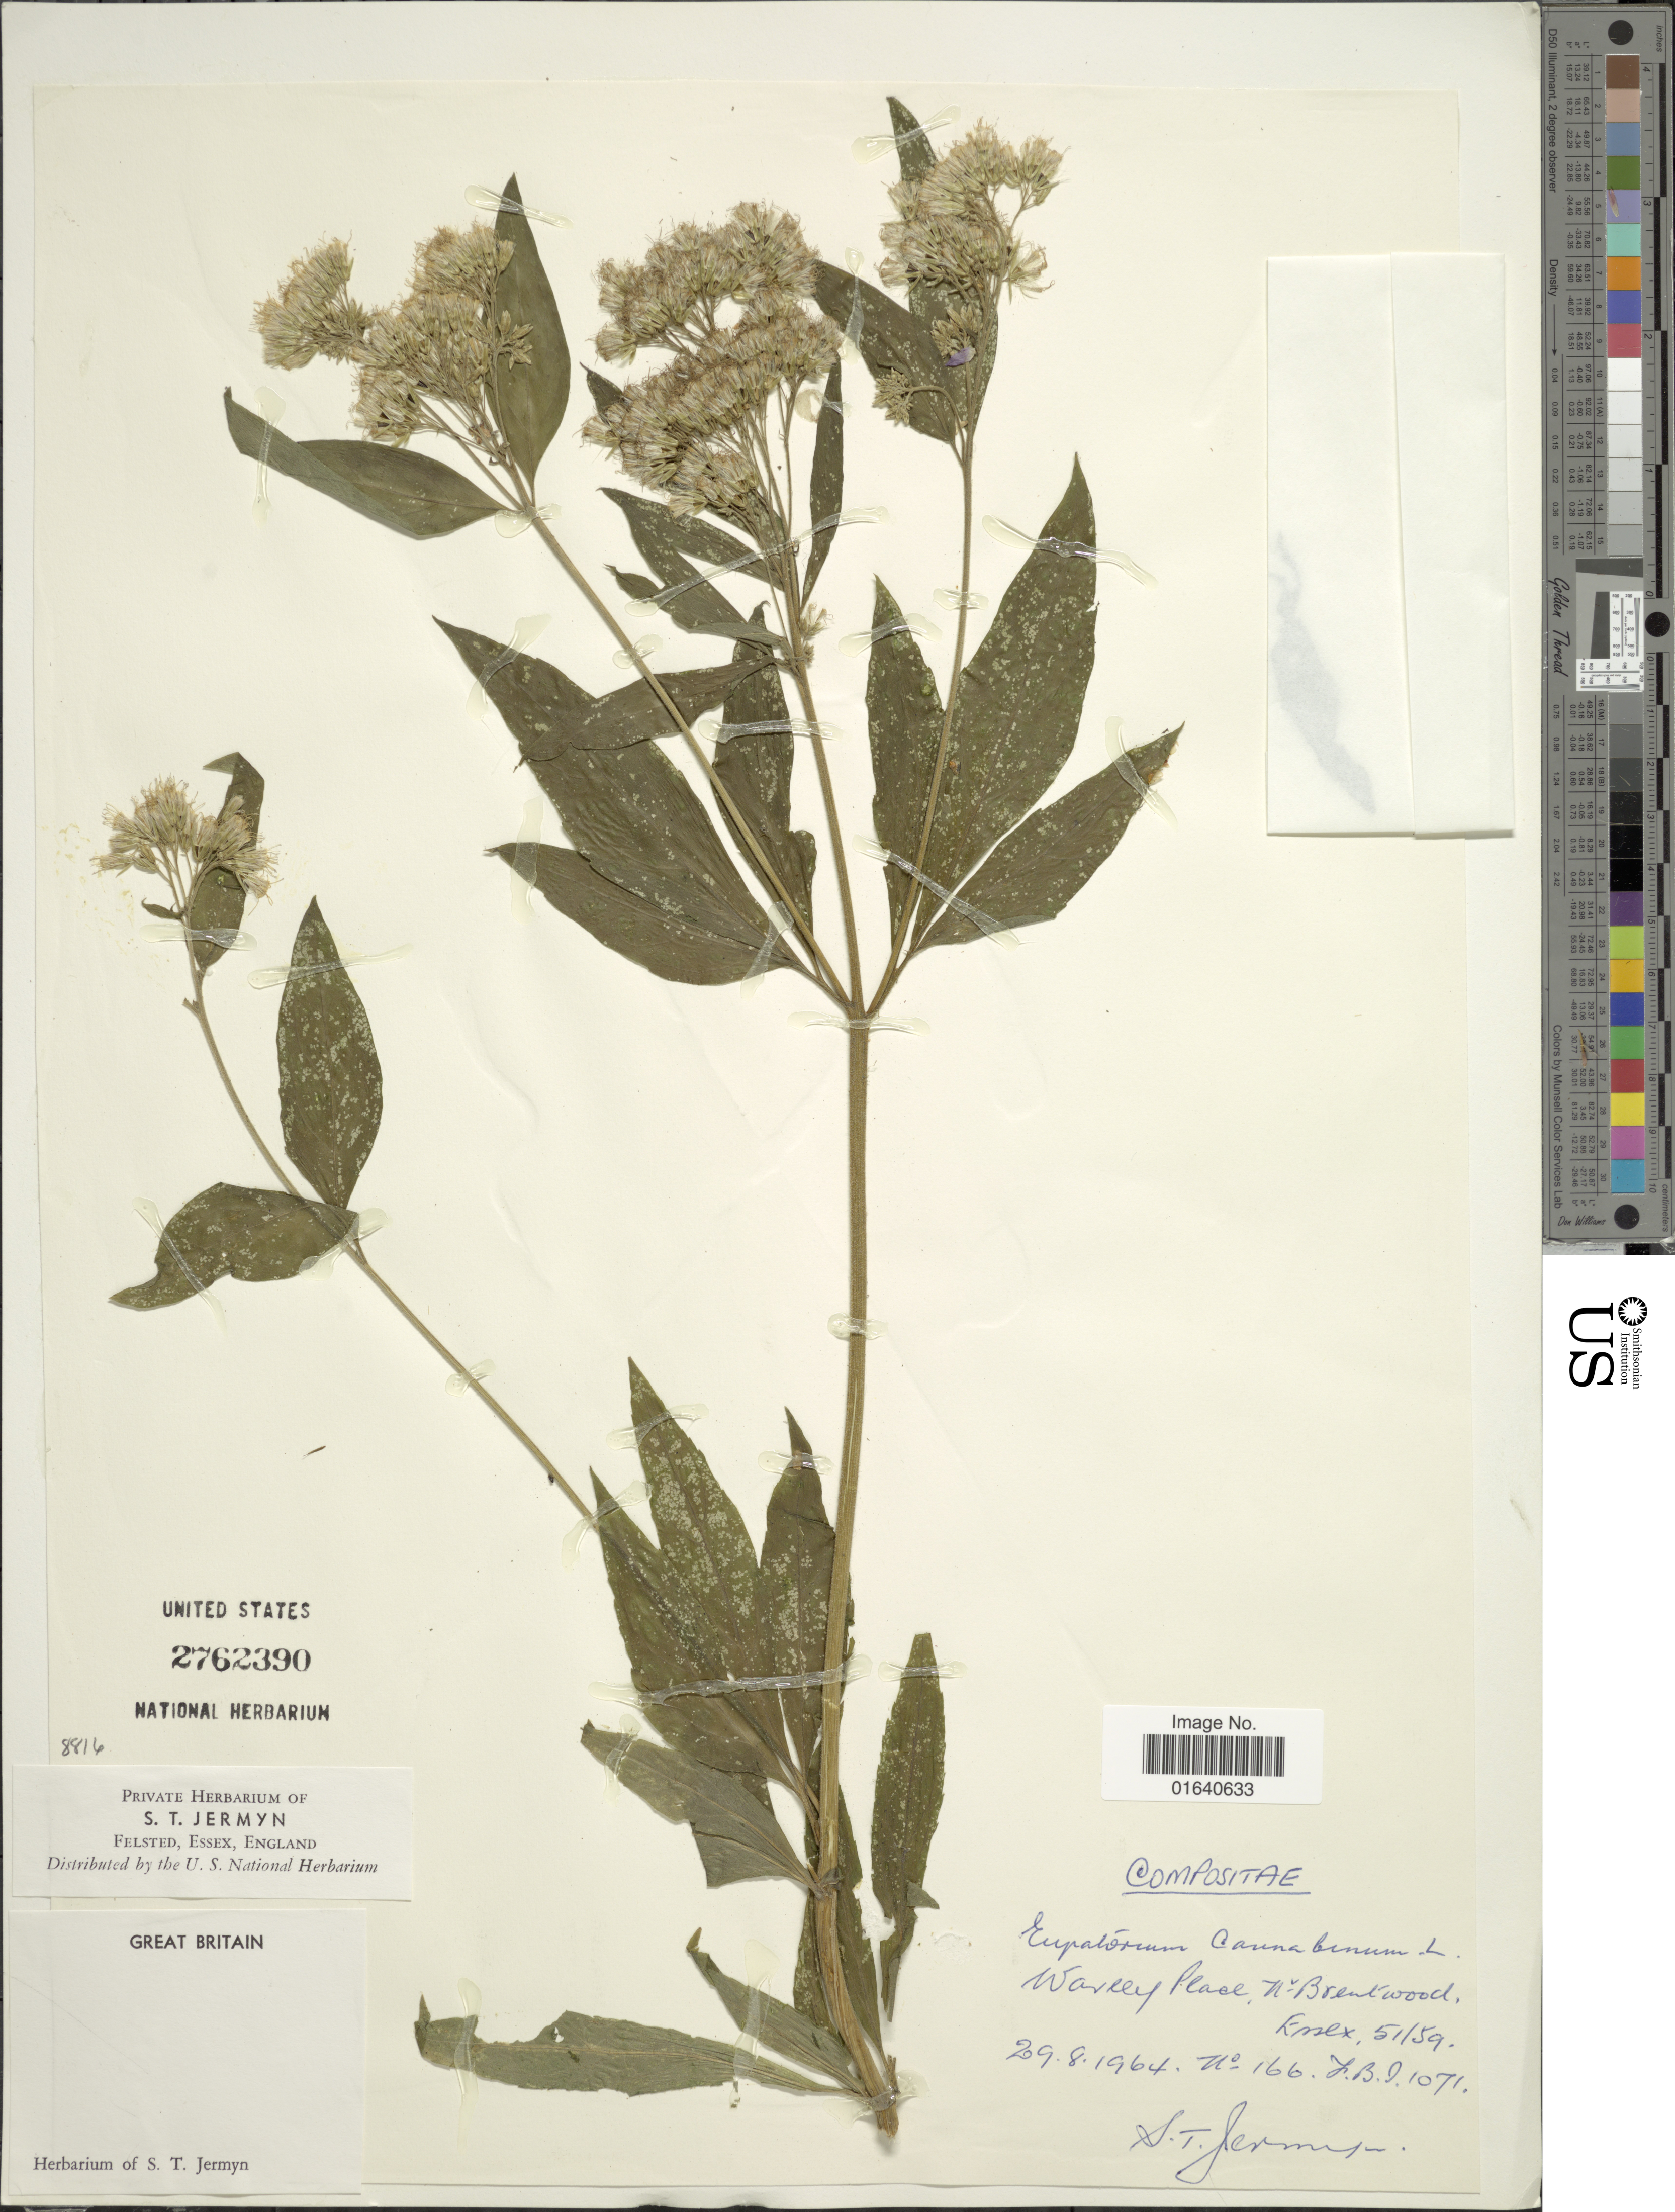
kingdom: Plantae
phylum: Tracheophyta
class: Magnoliopsida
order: Asterales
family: Asteraceae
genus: Eupatorium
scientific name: Eupatorium cannabinum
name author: L.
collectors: S. Jermyn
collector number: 166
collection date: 1964-08-29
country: United Kingdom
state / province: England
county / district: Essex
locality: Great Britain, Warley Place, Brentwood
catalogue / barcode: US 2762390